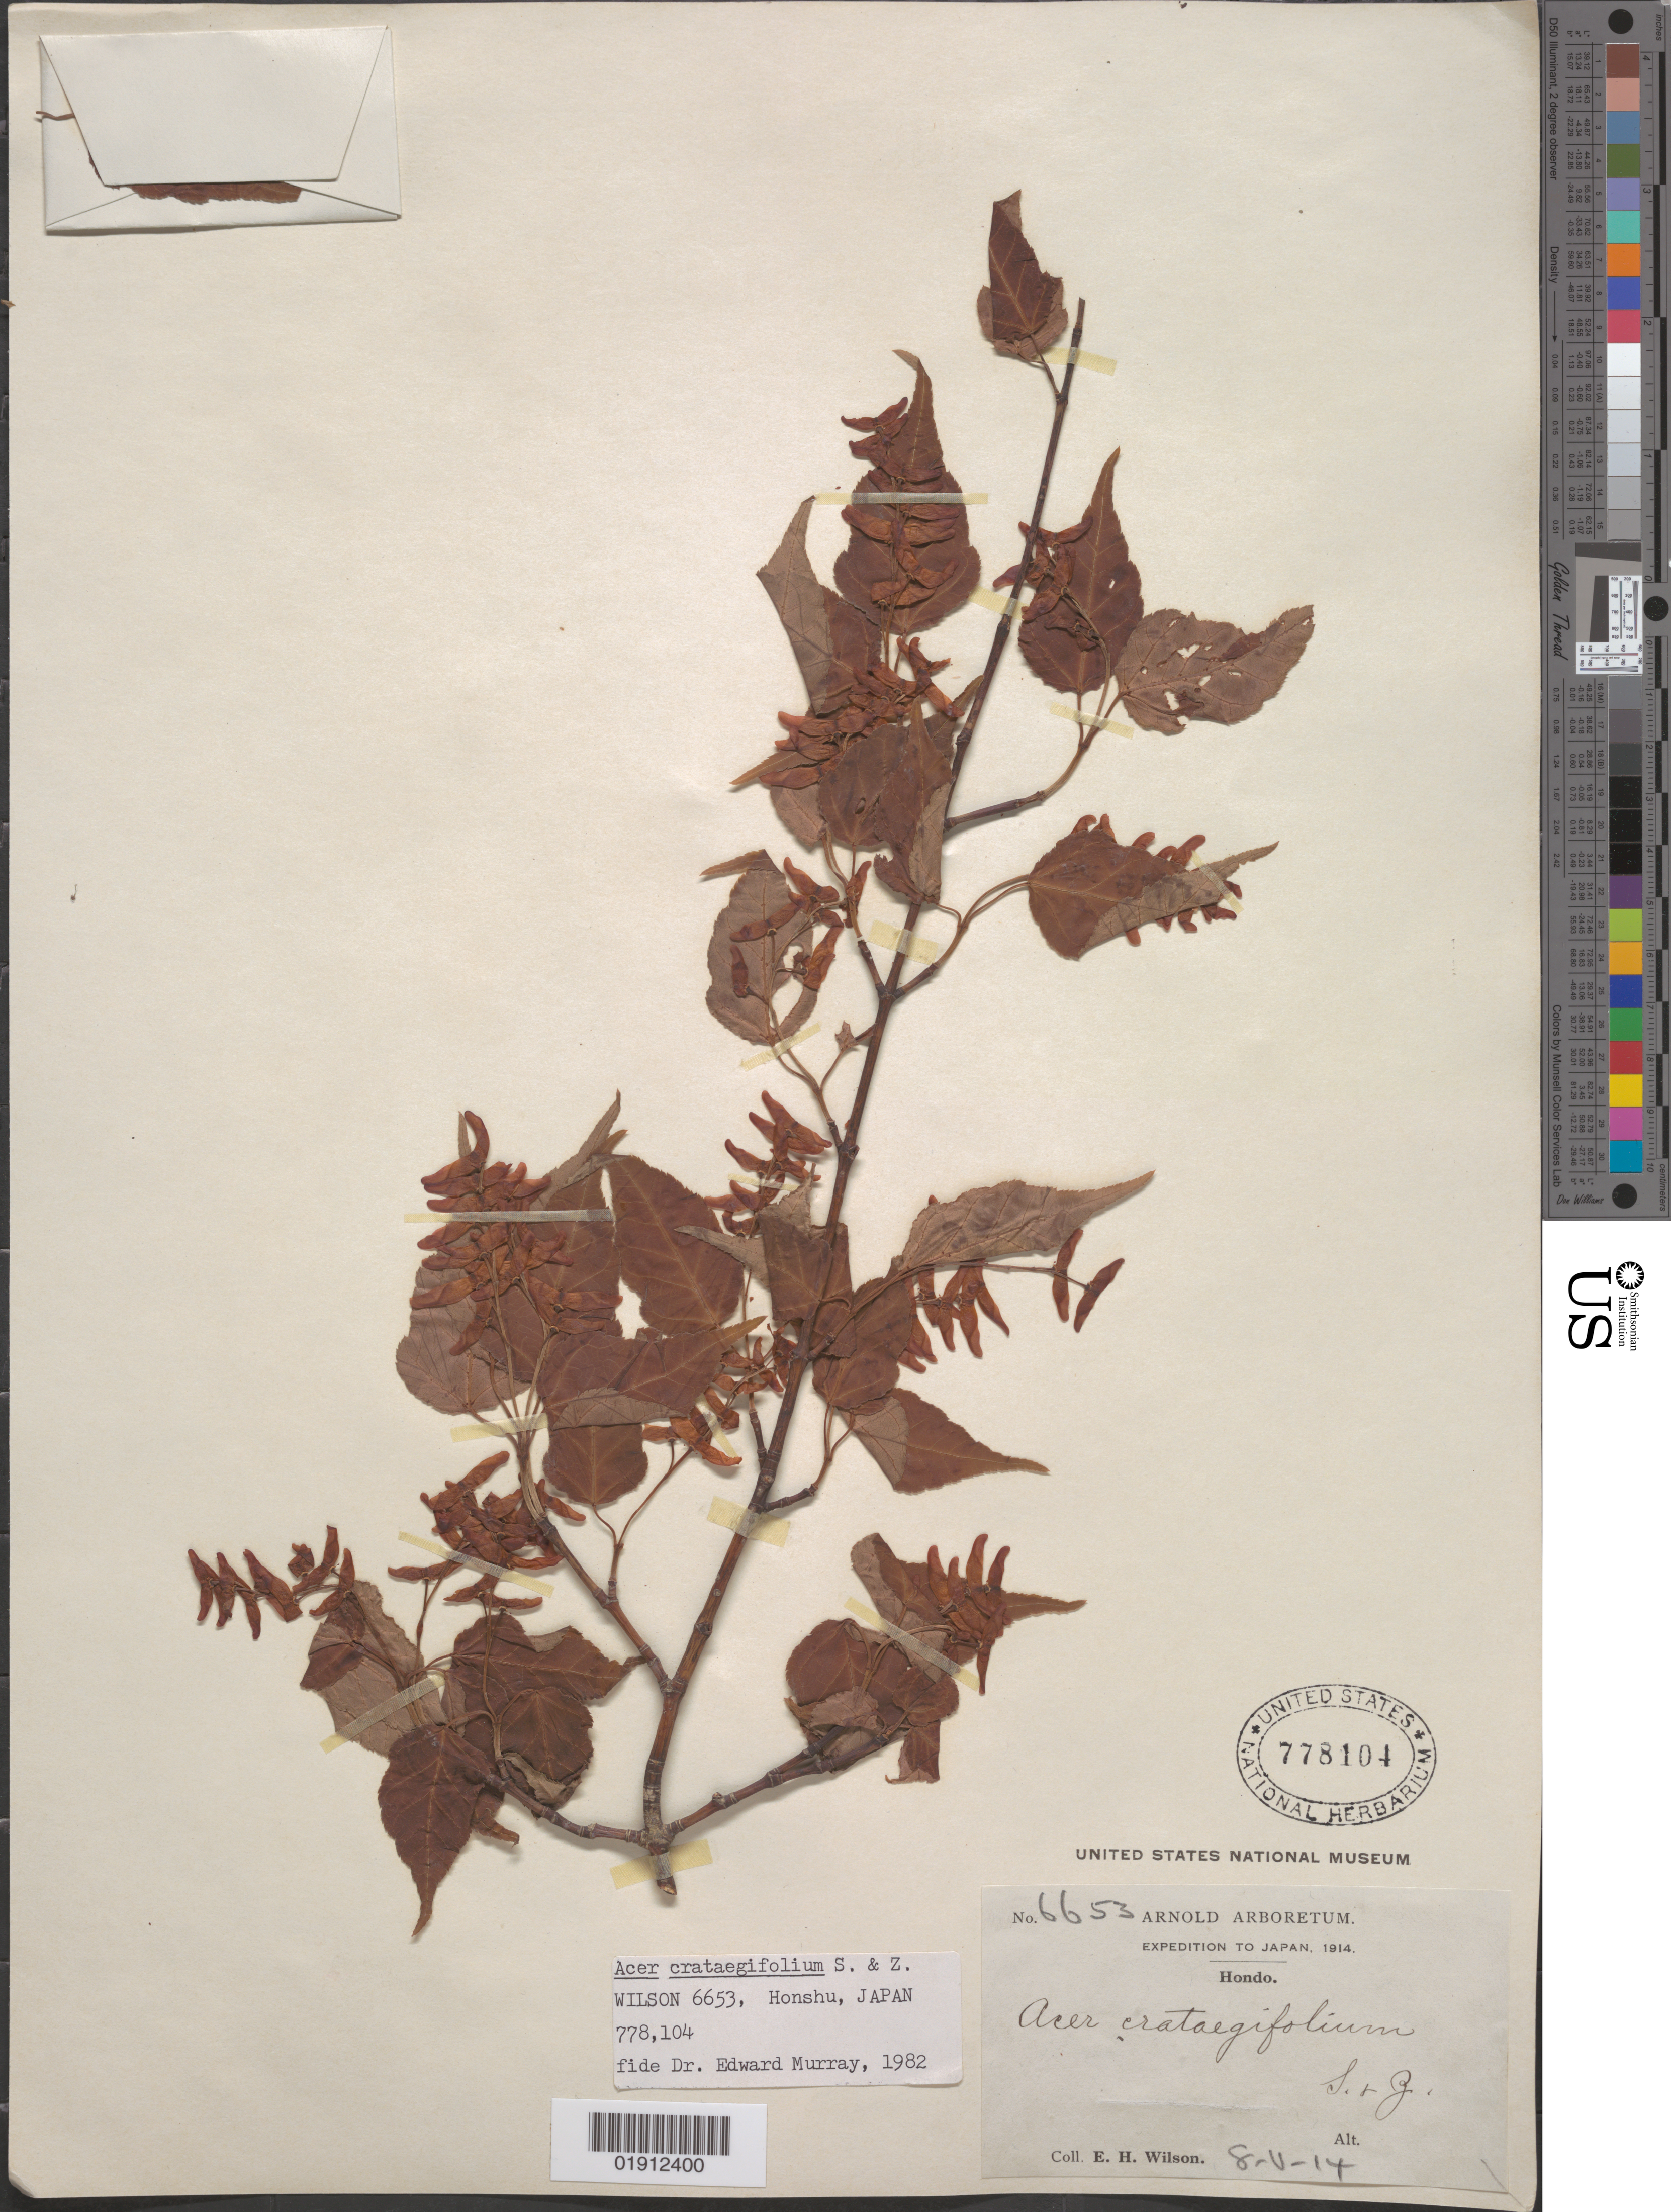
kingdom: Plantae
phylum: Tracheophyta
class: Magnoliopsida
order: Sapindales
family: Sapindaceae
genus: Acer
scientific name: Acer crataegifolium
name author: Siebold & Zucc.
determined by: Murray, Edward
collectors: E. H. Wilson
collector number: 6653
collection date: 1914-05-08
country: Japan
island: Honshu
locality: Hondo [Honshu]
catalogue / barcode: US 778104